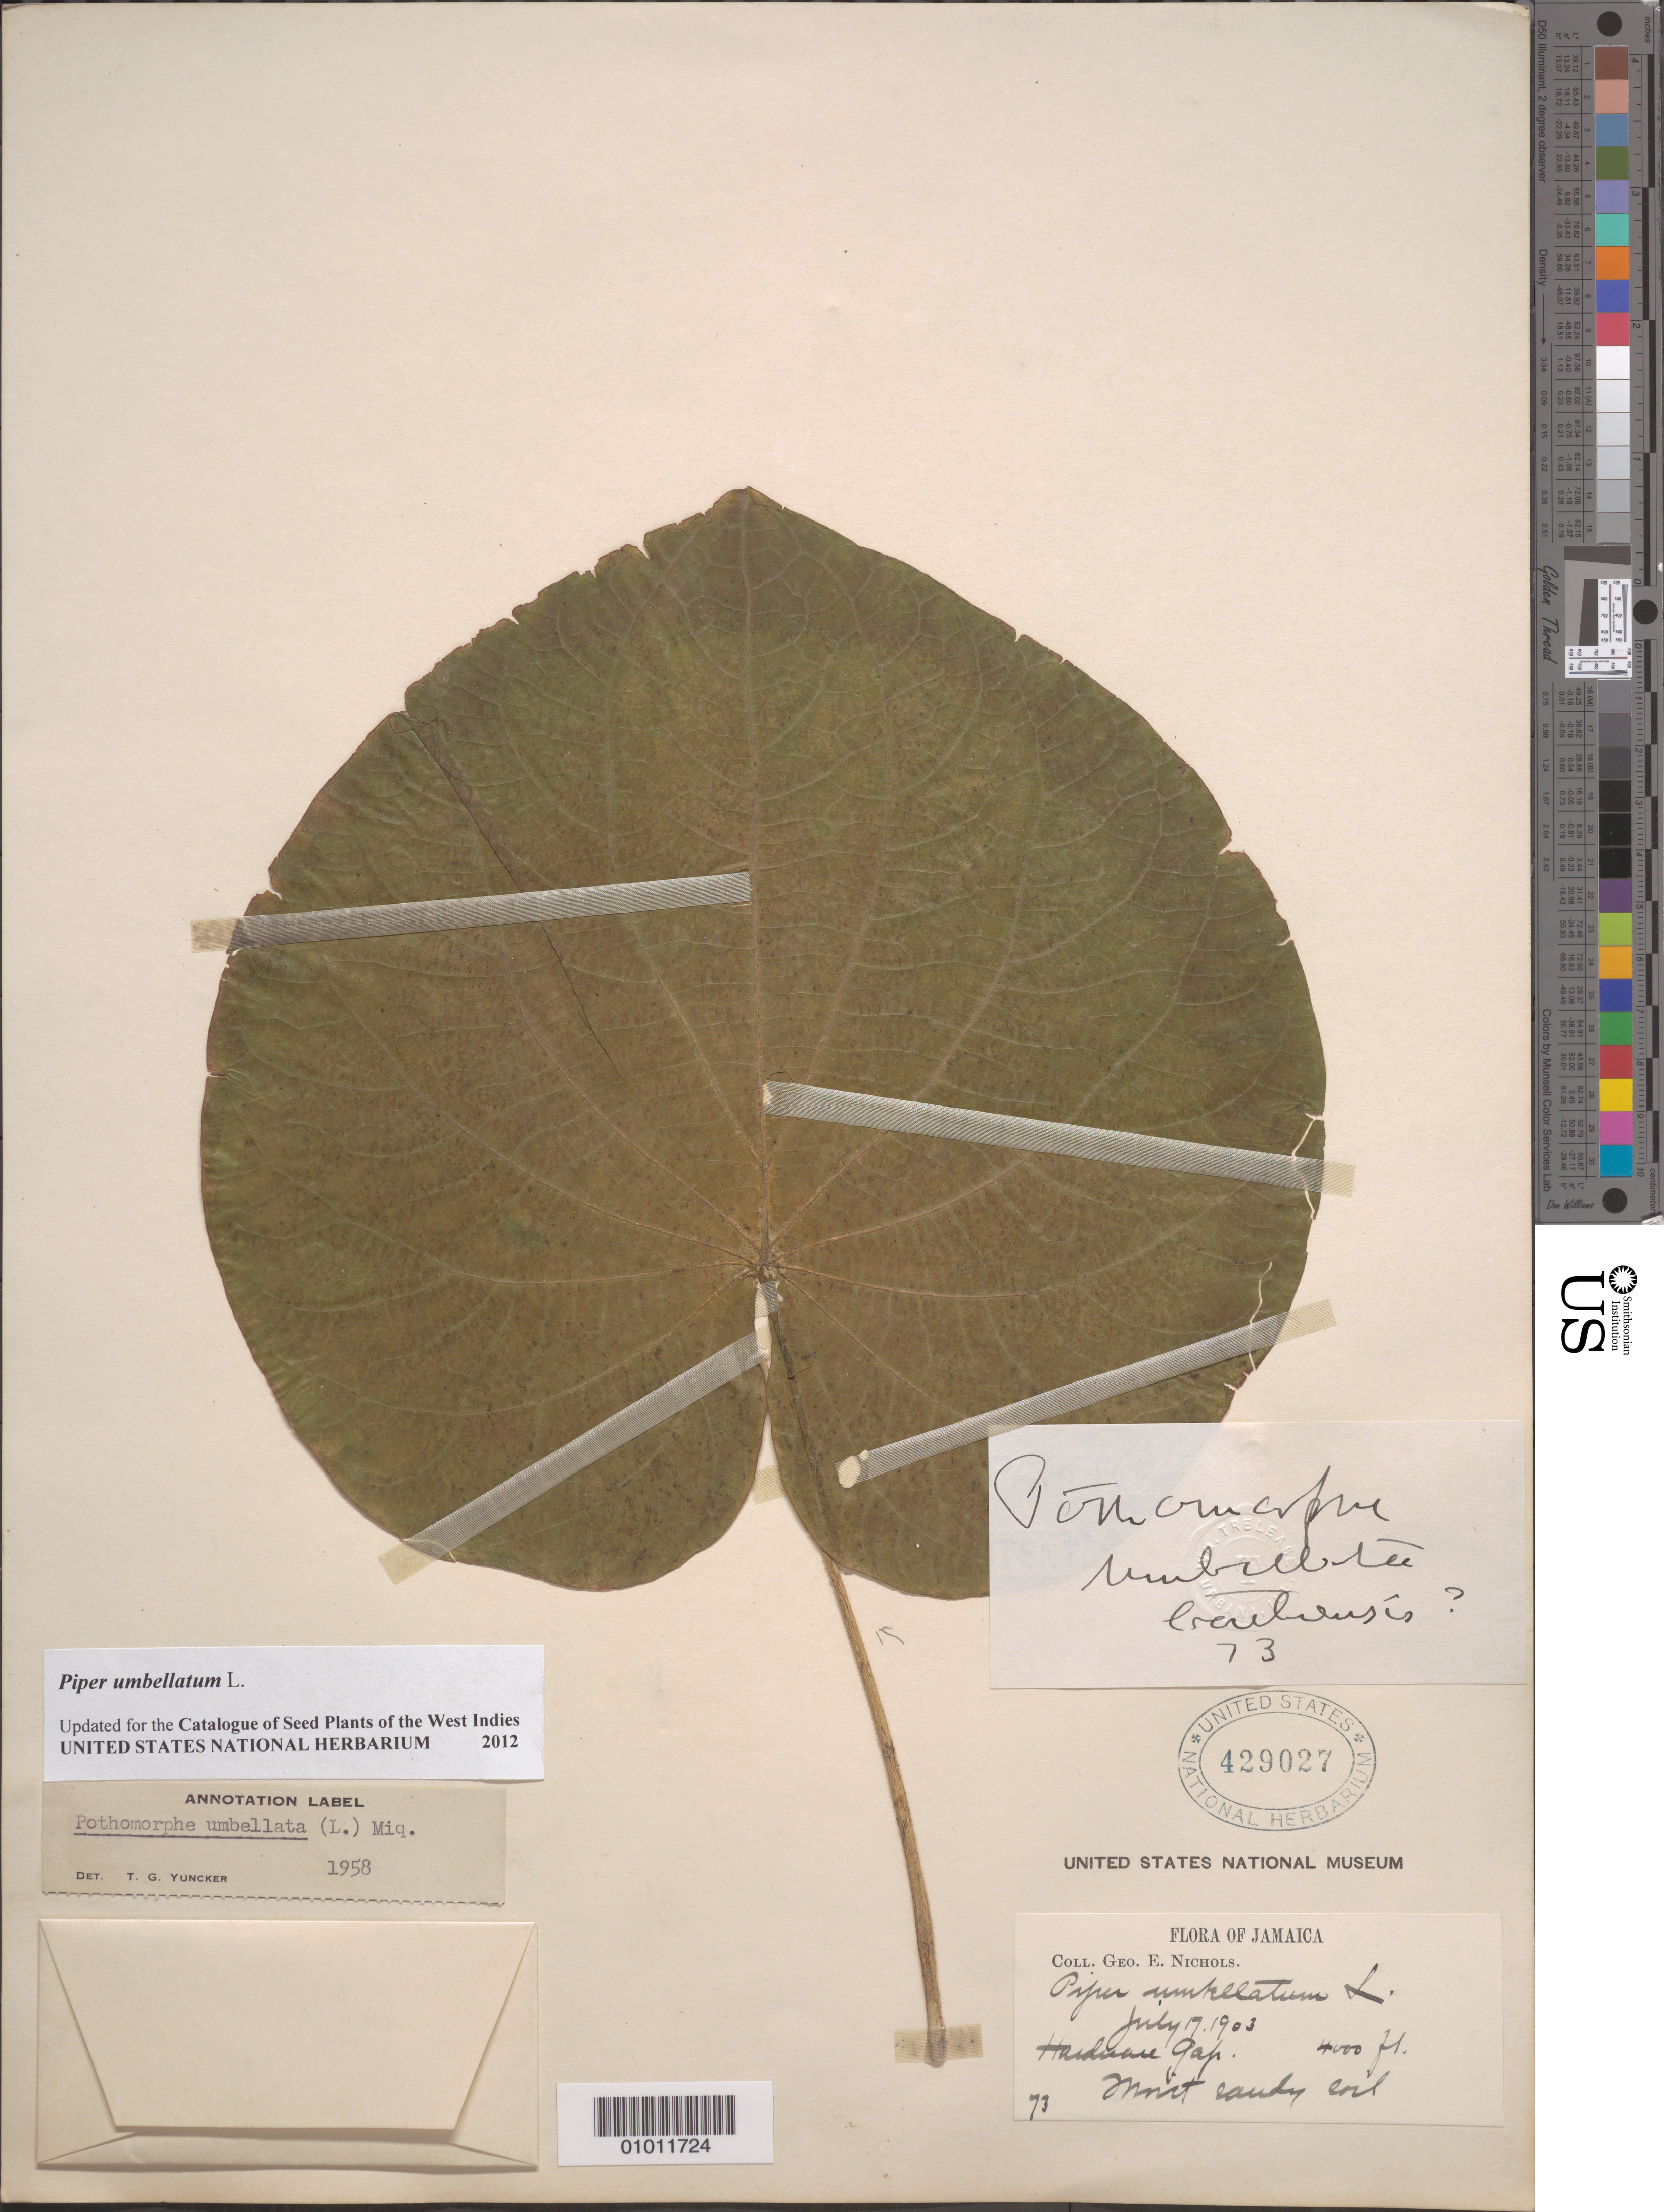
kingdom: Plantae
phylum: Tracheophyta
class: Magnoliopsida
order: Piperales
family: Piperaceae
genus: Piper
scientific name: Piper umbellatum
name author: L.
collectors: G. E. Nichols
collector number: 73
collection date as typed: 17 Jul 1903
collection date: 1903-07-17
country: Jamaica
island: Jamaica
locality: Flora of Jamaica in moist sandy soil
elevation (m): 1219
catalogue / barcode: US 429027